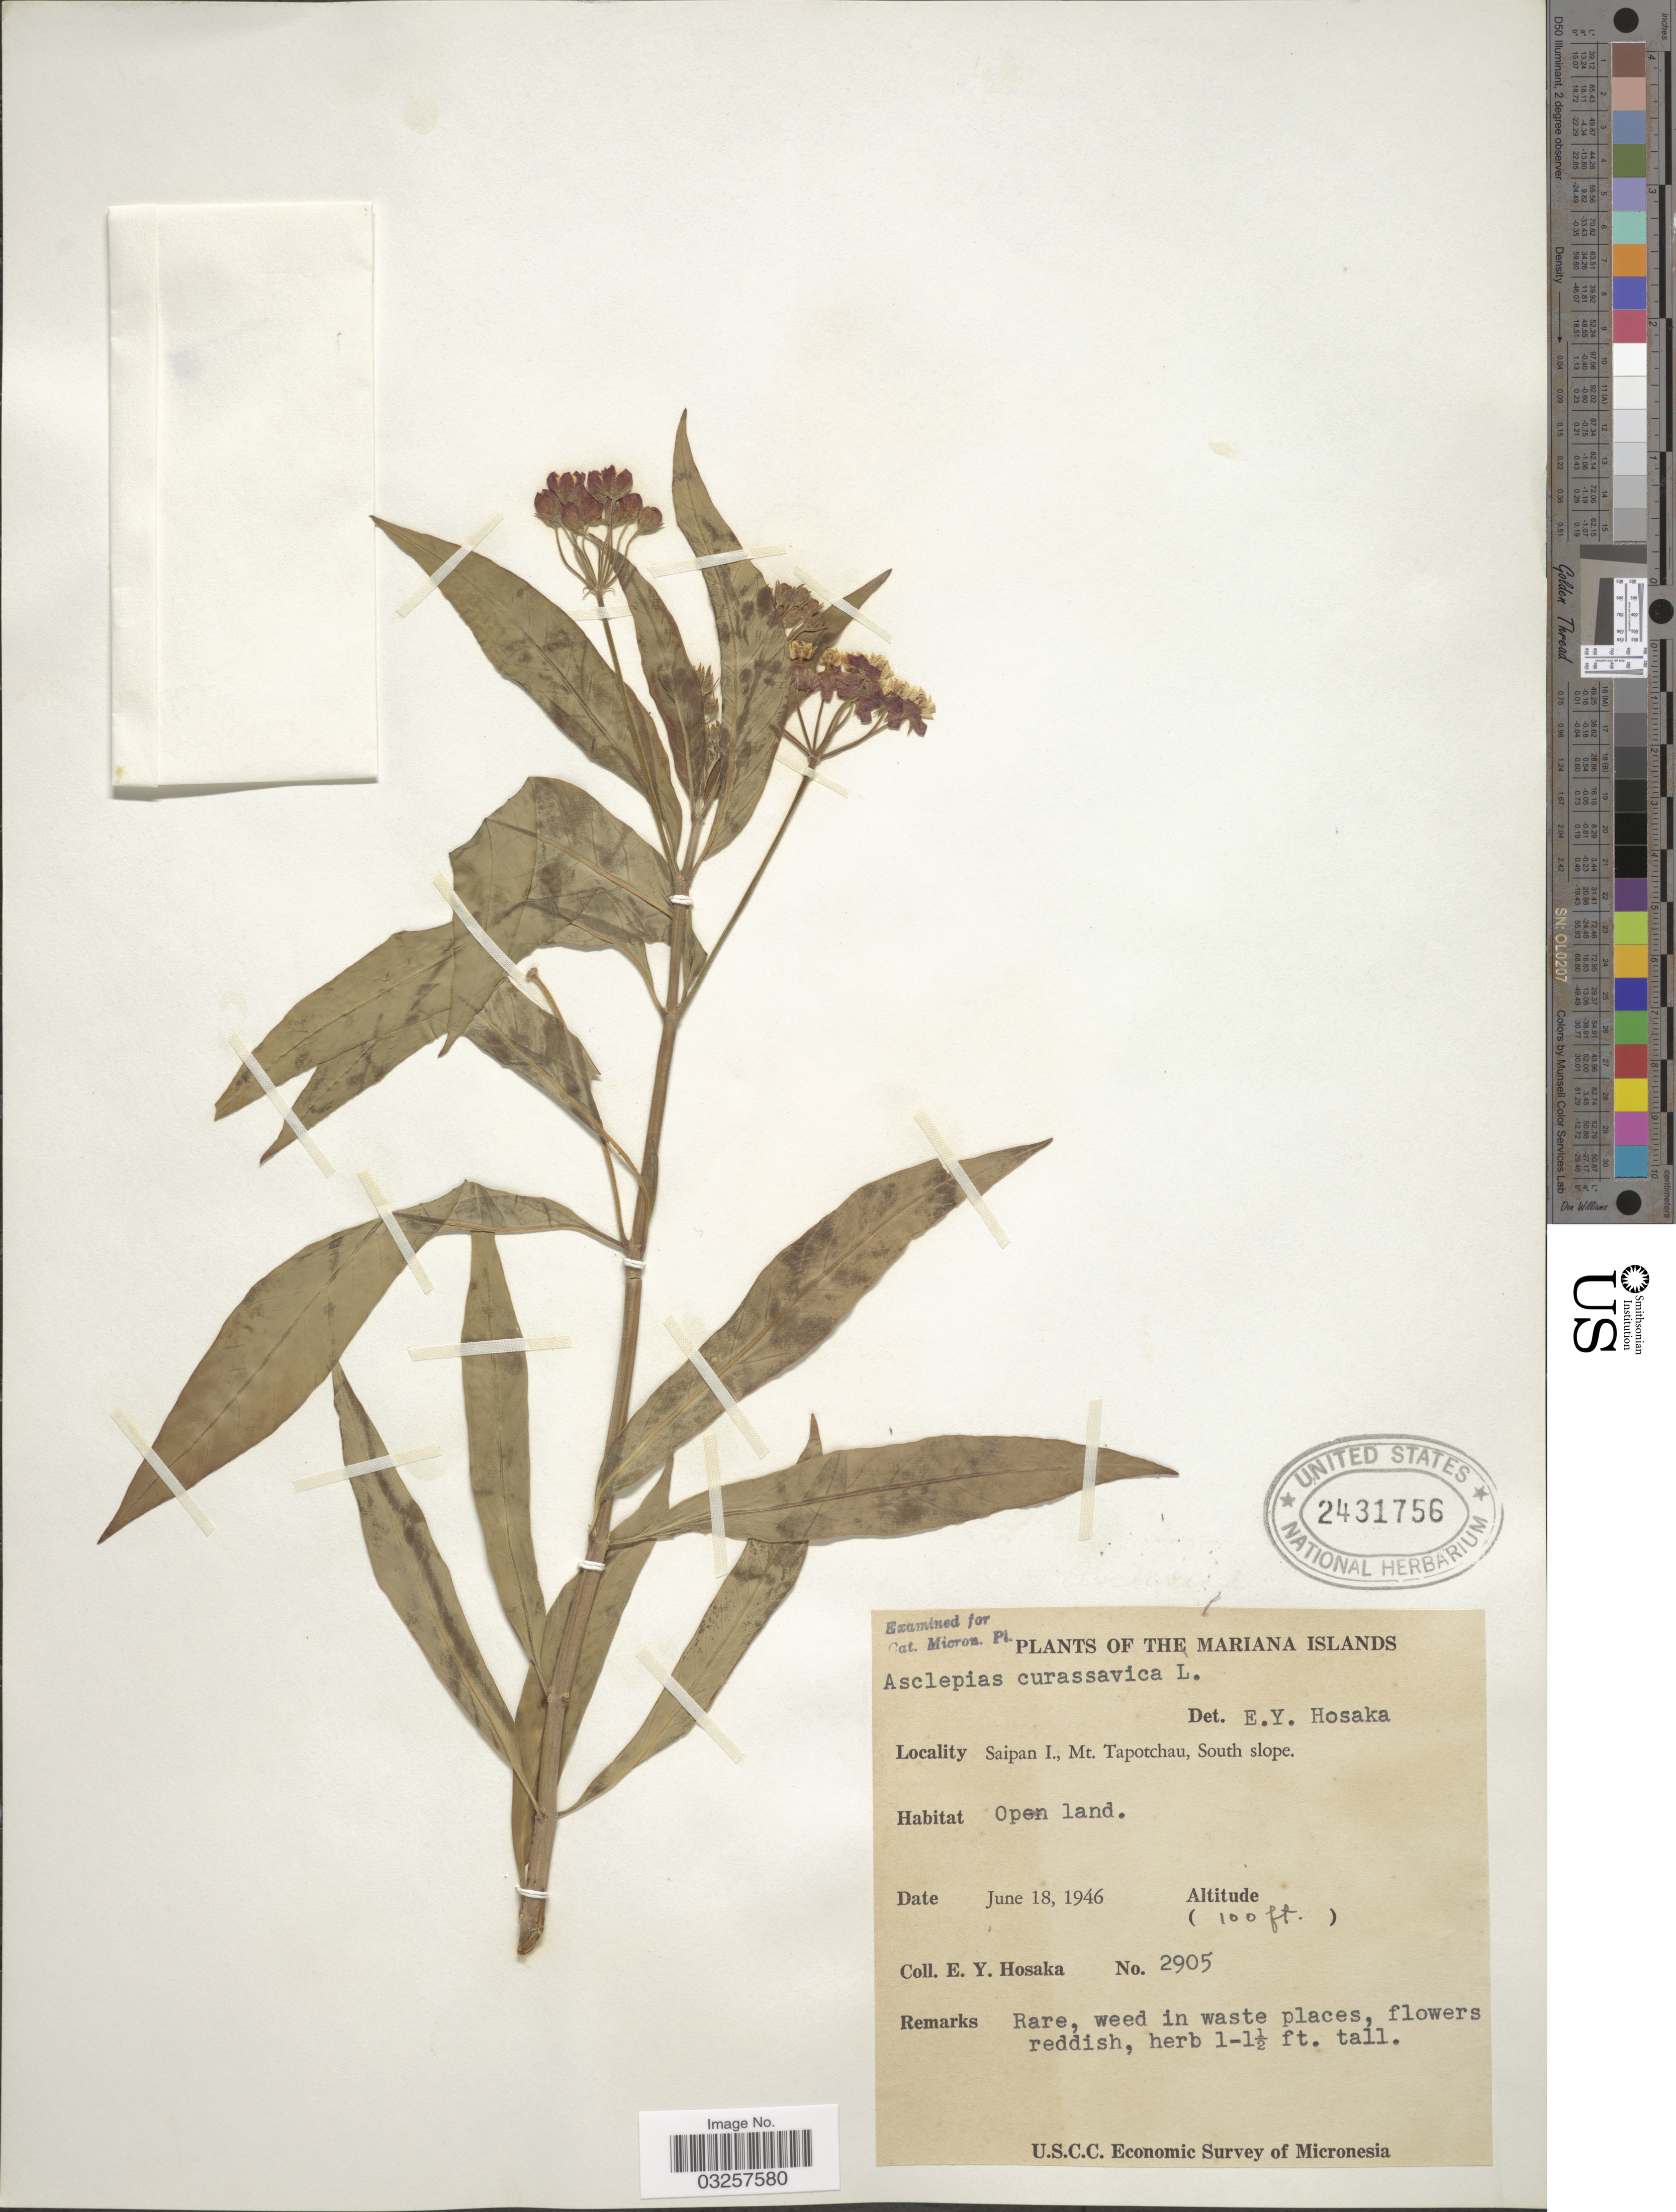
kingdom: Plantae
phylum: Tracheophyta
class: Magnoliopsida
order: Gentianales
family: Apocynaceae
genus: Asclepias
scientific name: Asclepias curassavica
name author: L.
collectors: E. Y. Hosaka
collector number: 2905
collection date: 1946-06-18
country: Northern Mariana Islands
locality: Saipan I., Mt. Tapotchau, South slope.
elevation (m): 30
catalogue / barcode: US 2431756